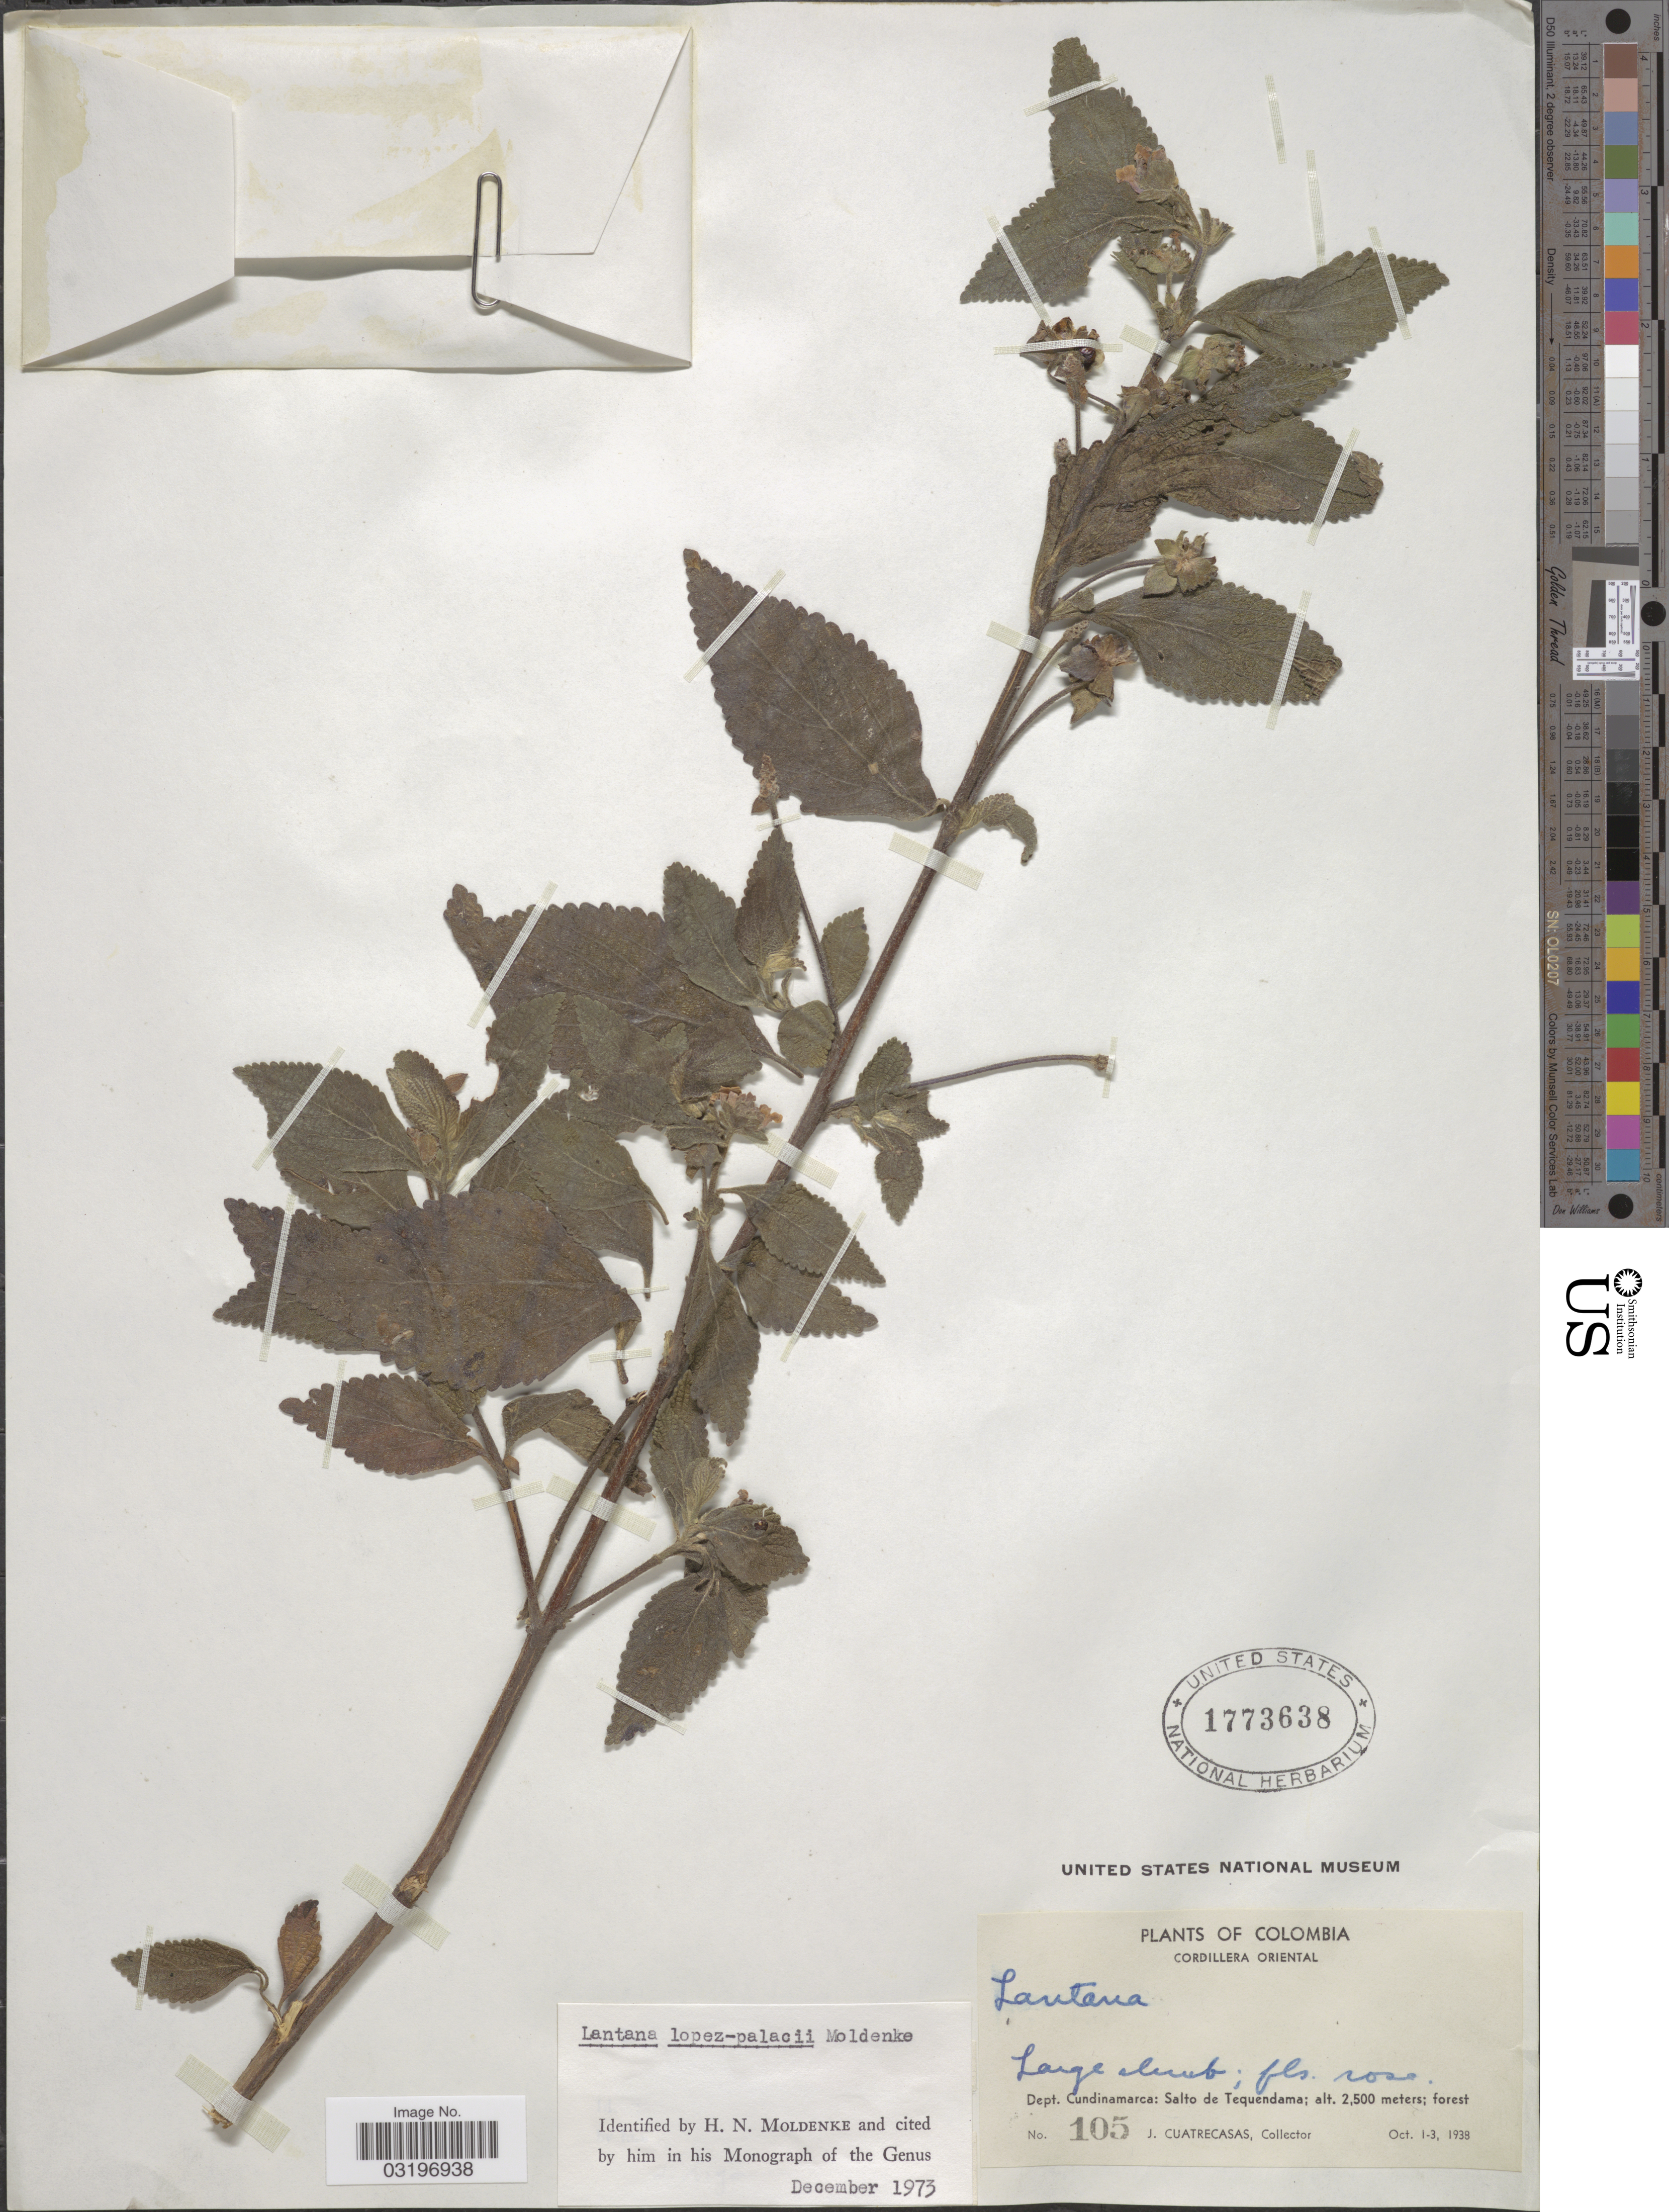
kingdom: Plantae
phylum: Tracheophyta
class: Magnoliopsida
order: Lamiales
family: Verbenaceae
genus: Lantana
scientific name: Lantana lopez-palacii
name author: Moldenke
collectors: J. Cuatrecasas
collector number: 105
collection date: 1938-10-01/1938-10-03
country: Colombia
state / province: Cundinamarca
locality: Cordillera Oriental. Dept. Cundinamarca: Salto de Tequendama.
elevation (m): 2500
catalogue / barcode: US 1773638